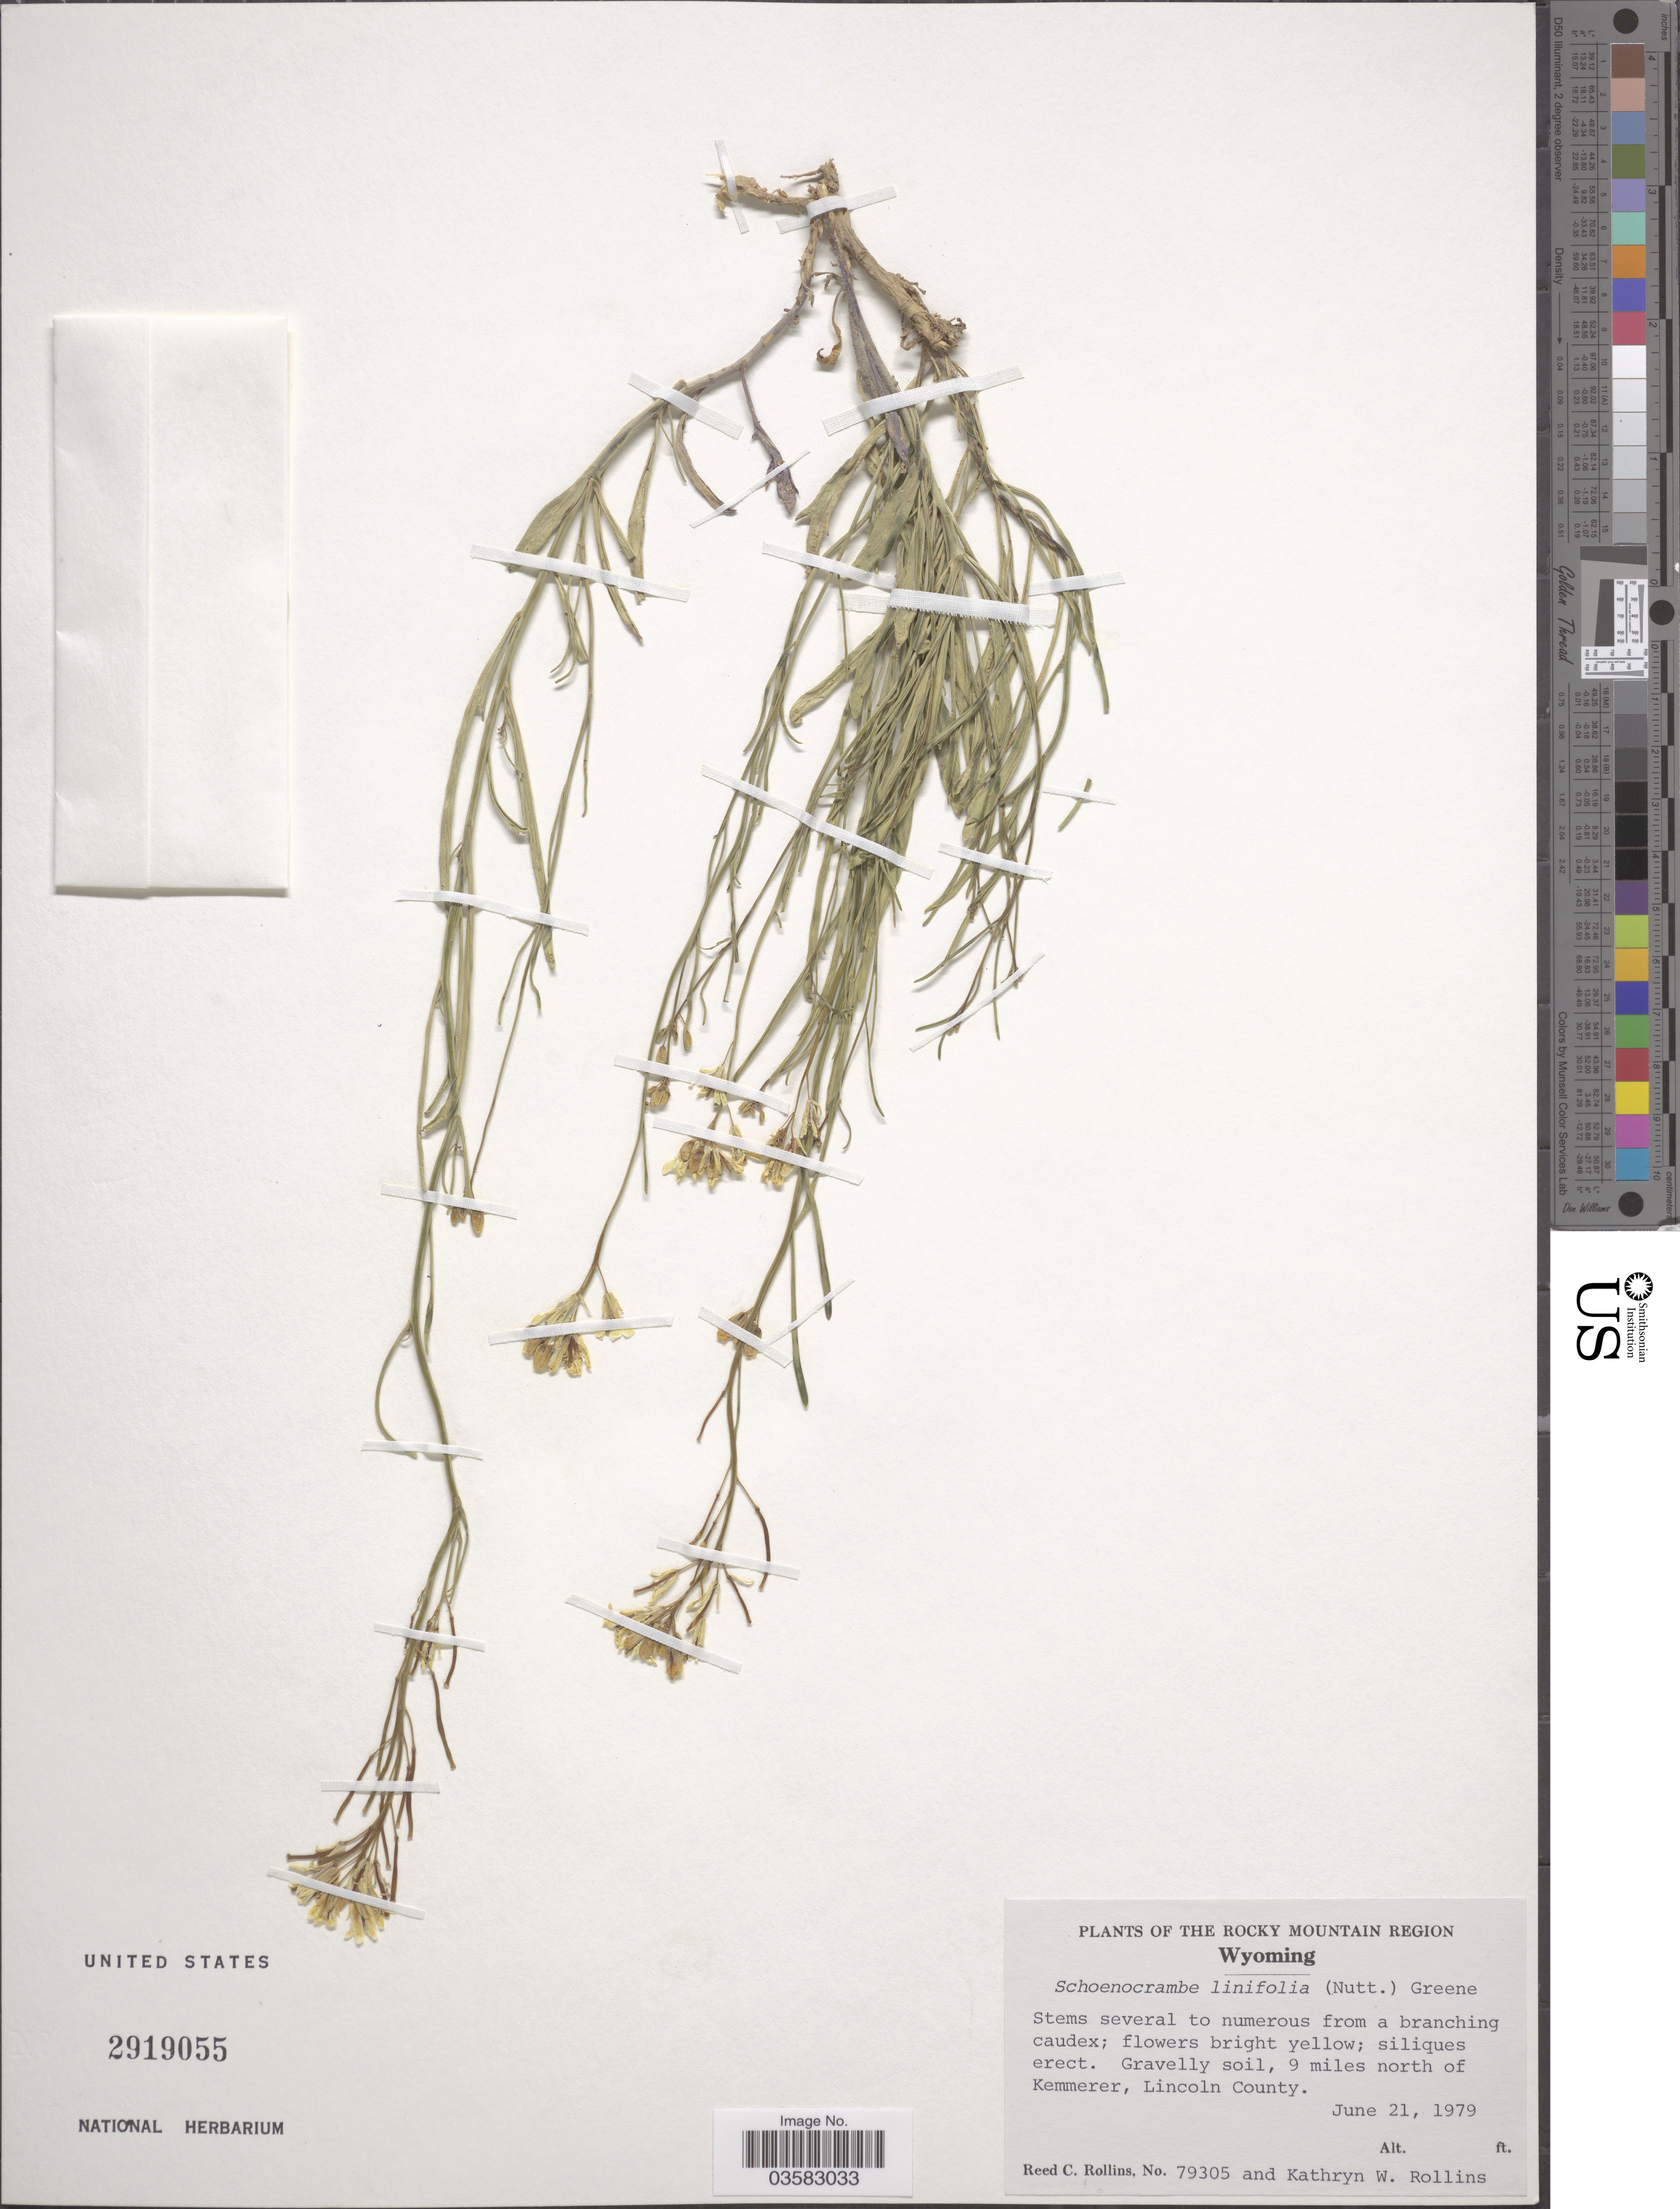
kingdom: Plantae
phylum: Tracheophyta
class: Magnoliopsida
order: Brassicales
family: Brassicaceae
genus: Sisymbrium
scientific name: Sisymbrium linifolium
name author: (Nutt.) Nutt. ex Torr. & A. Gray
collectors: R. C. Rollins & K. W. Rollins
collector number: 79305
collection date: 1979-06-21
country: United States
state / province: Wyoming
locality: The Rocky Mountain Region. 9 miles north of Kemmerer, Lincoln County.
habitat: gravelly soil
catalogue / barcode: US 2919055